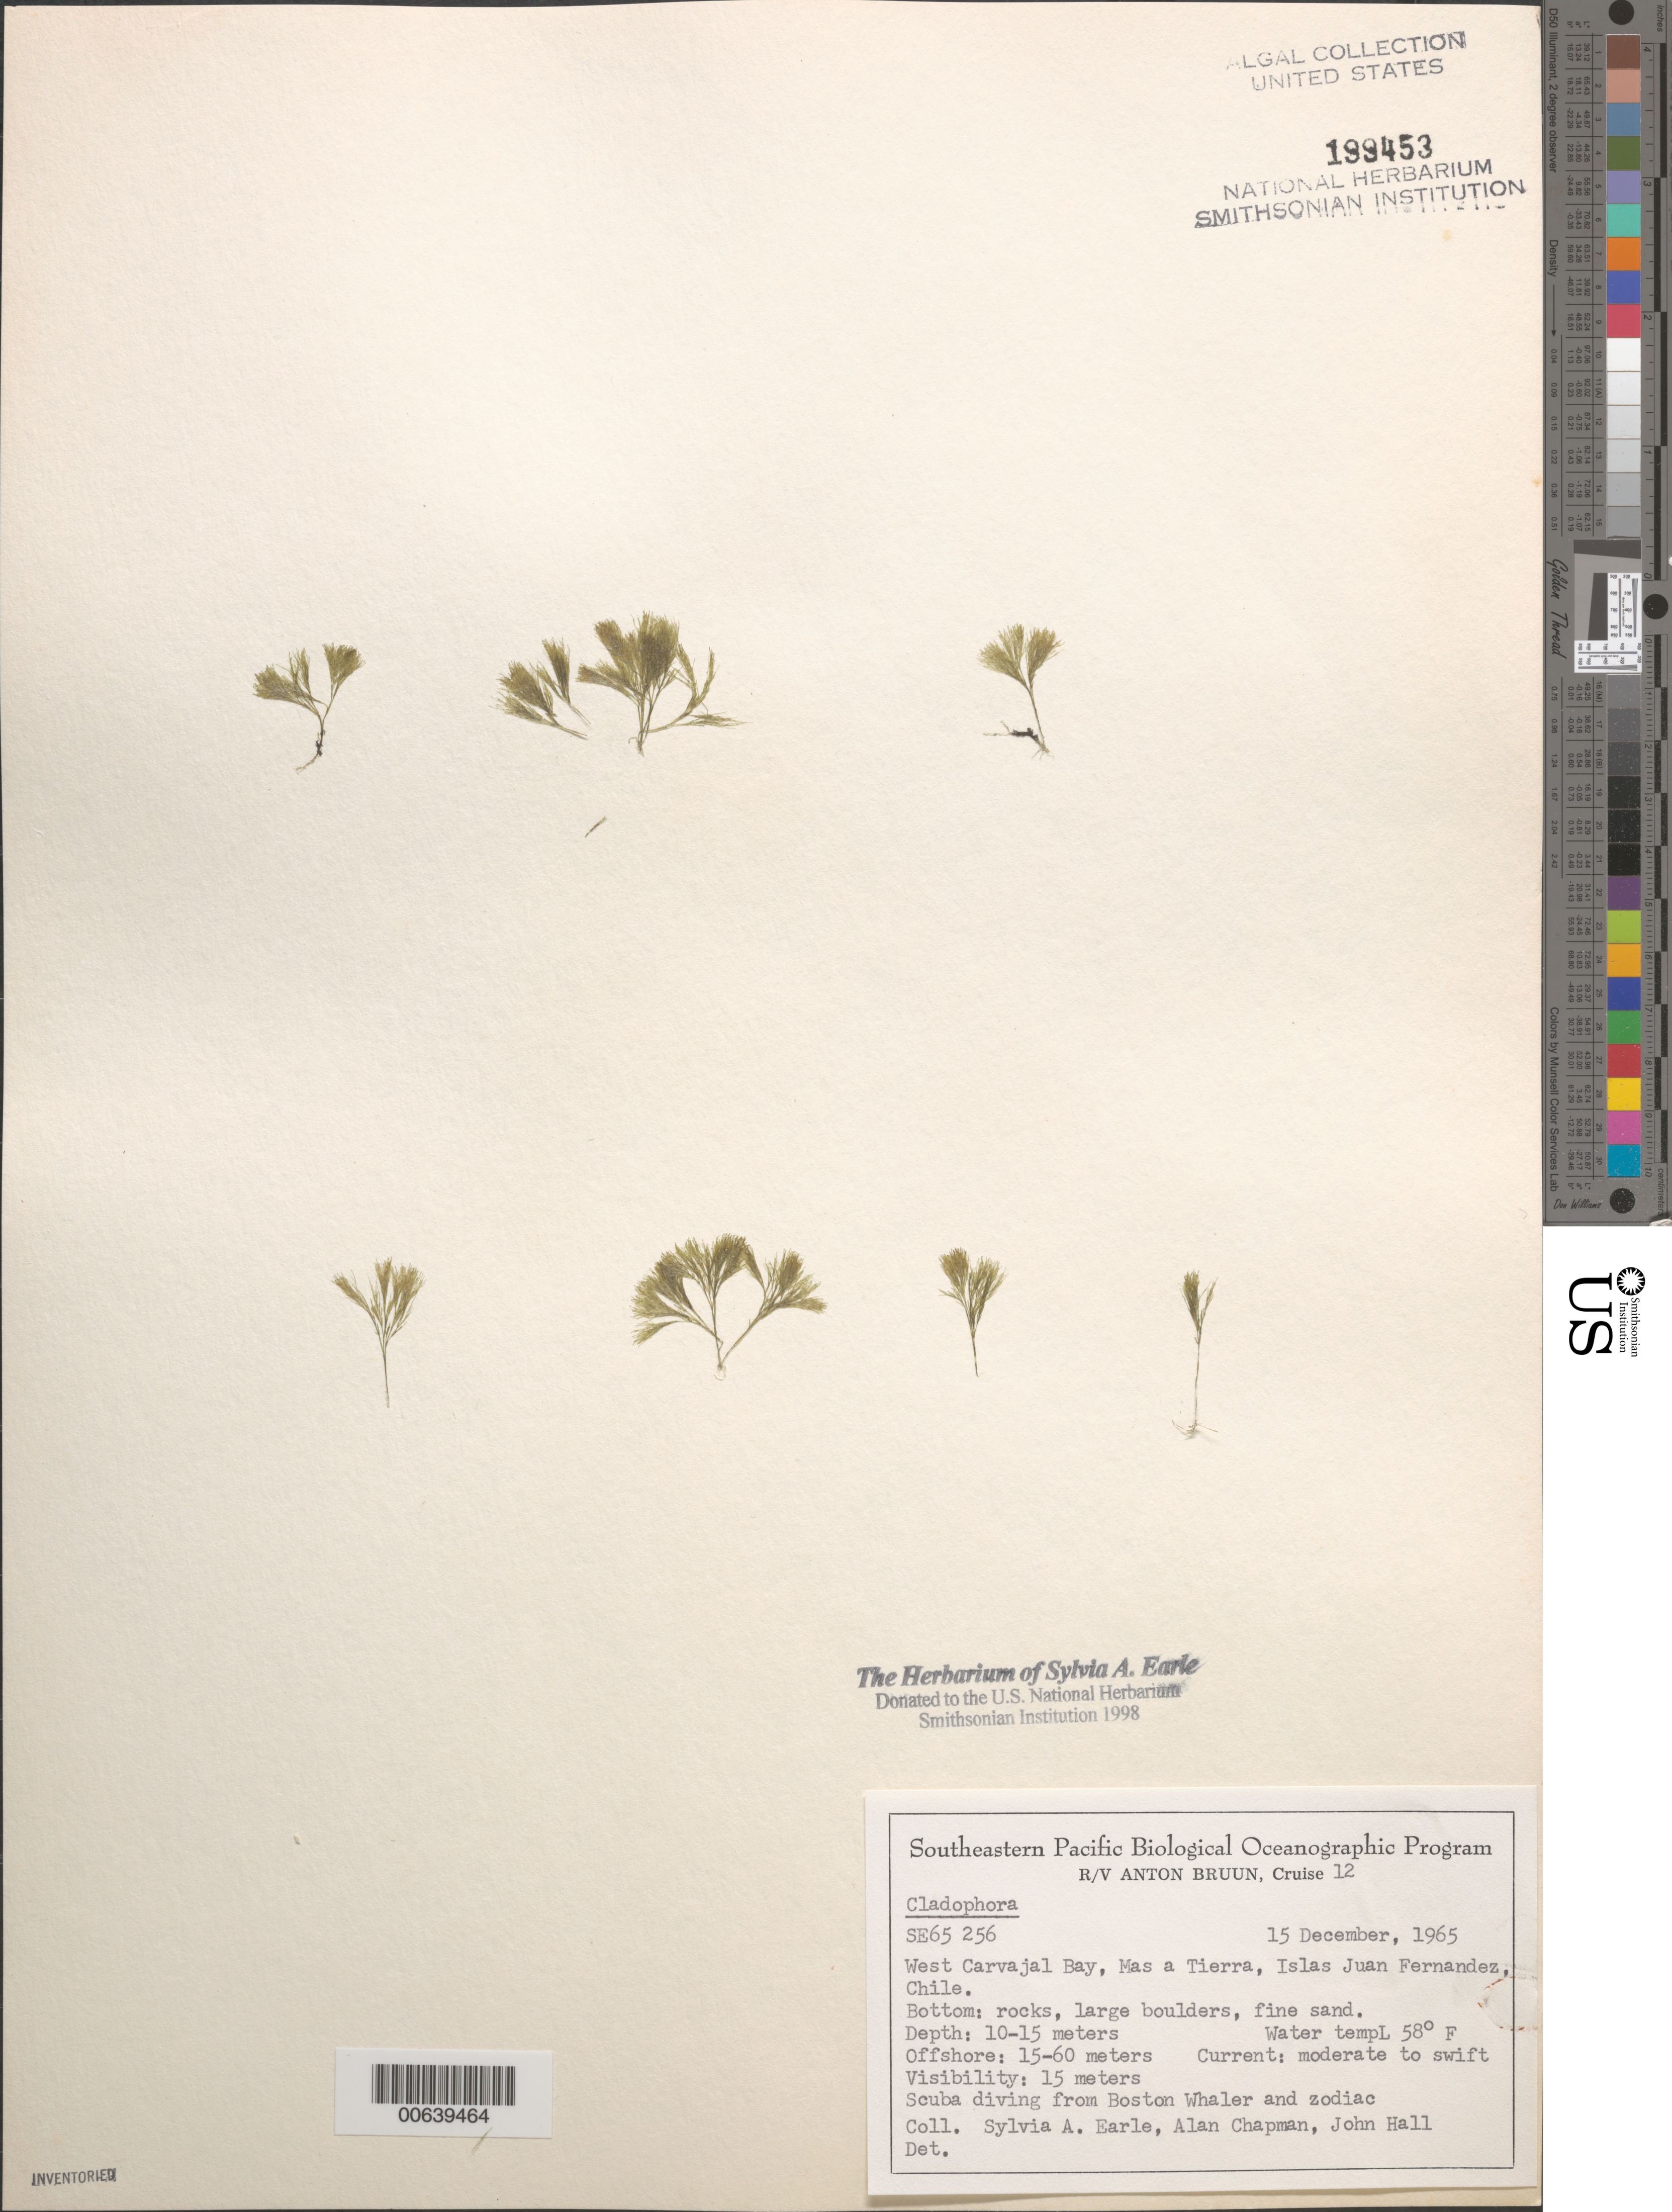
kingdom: Plantae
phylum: Chlorophyta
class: Ulvophyceae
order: Cladophorales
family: Cladophoraceae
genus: Cladophora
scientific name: Cladophora sp.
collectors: S. A. Earle, A. Chapman & J. Hall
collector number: SE 65256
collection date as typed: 15 Dec 1965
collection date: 1965-12-15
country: Chile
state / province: Valparaíso (V)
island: Isla Más a Tierra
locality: West Carvajal Bay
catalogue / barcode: US 199453